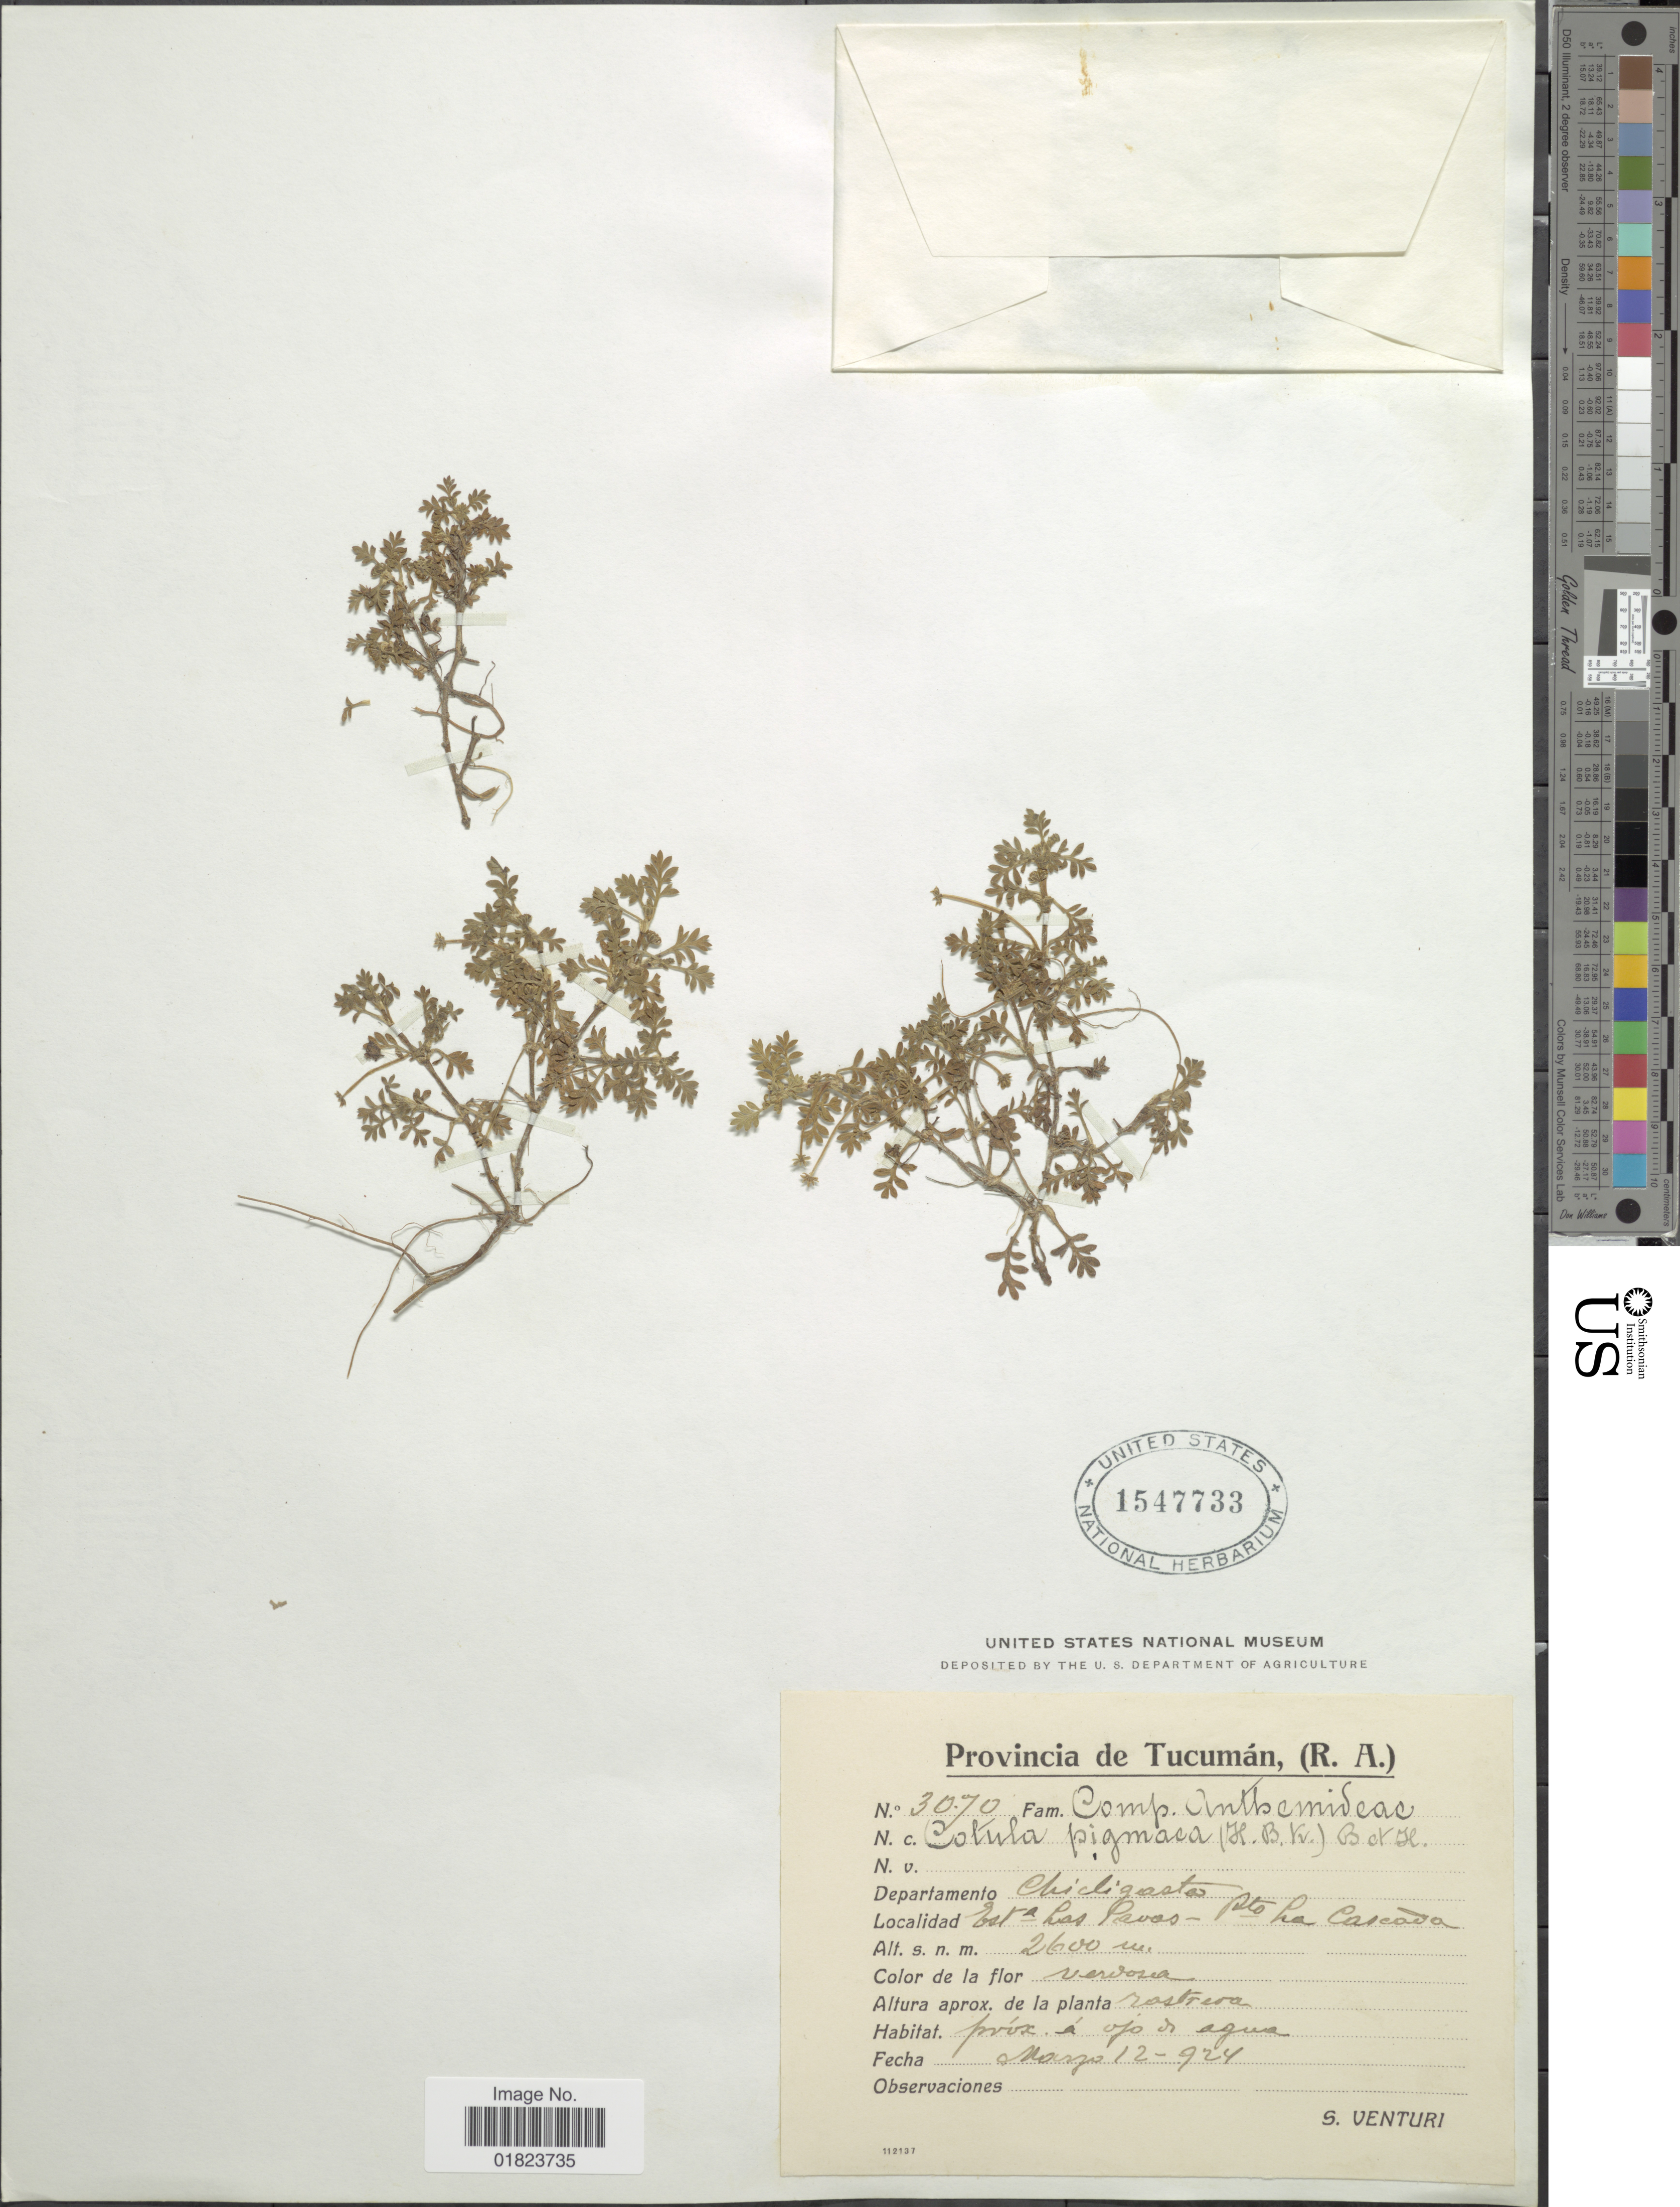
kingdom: Plantae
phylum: Tracheophyta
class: Magnoliopsida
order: Asterales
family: Asteraceae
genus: Cotula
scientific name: Cotula minuta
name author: G. Forst.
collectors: S. Venturi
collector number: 3070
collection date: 1924-03-12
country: Argentina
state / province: Tucuman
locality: Provincia de Tucuman (R. A. ). Departamento Chiclagasta, Esta. Las Pavas - Sto La Cascada.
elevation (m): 2600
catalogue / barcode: US 1547733